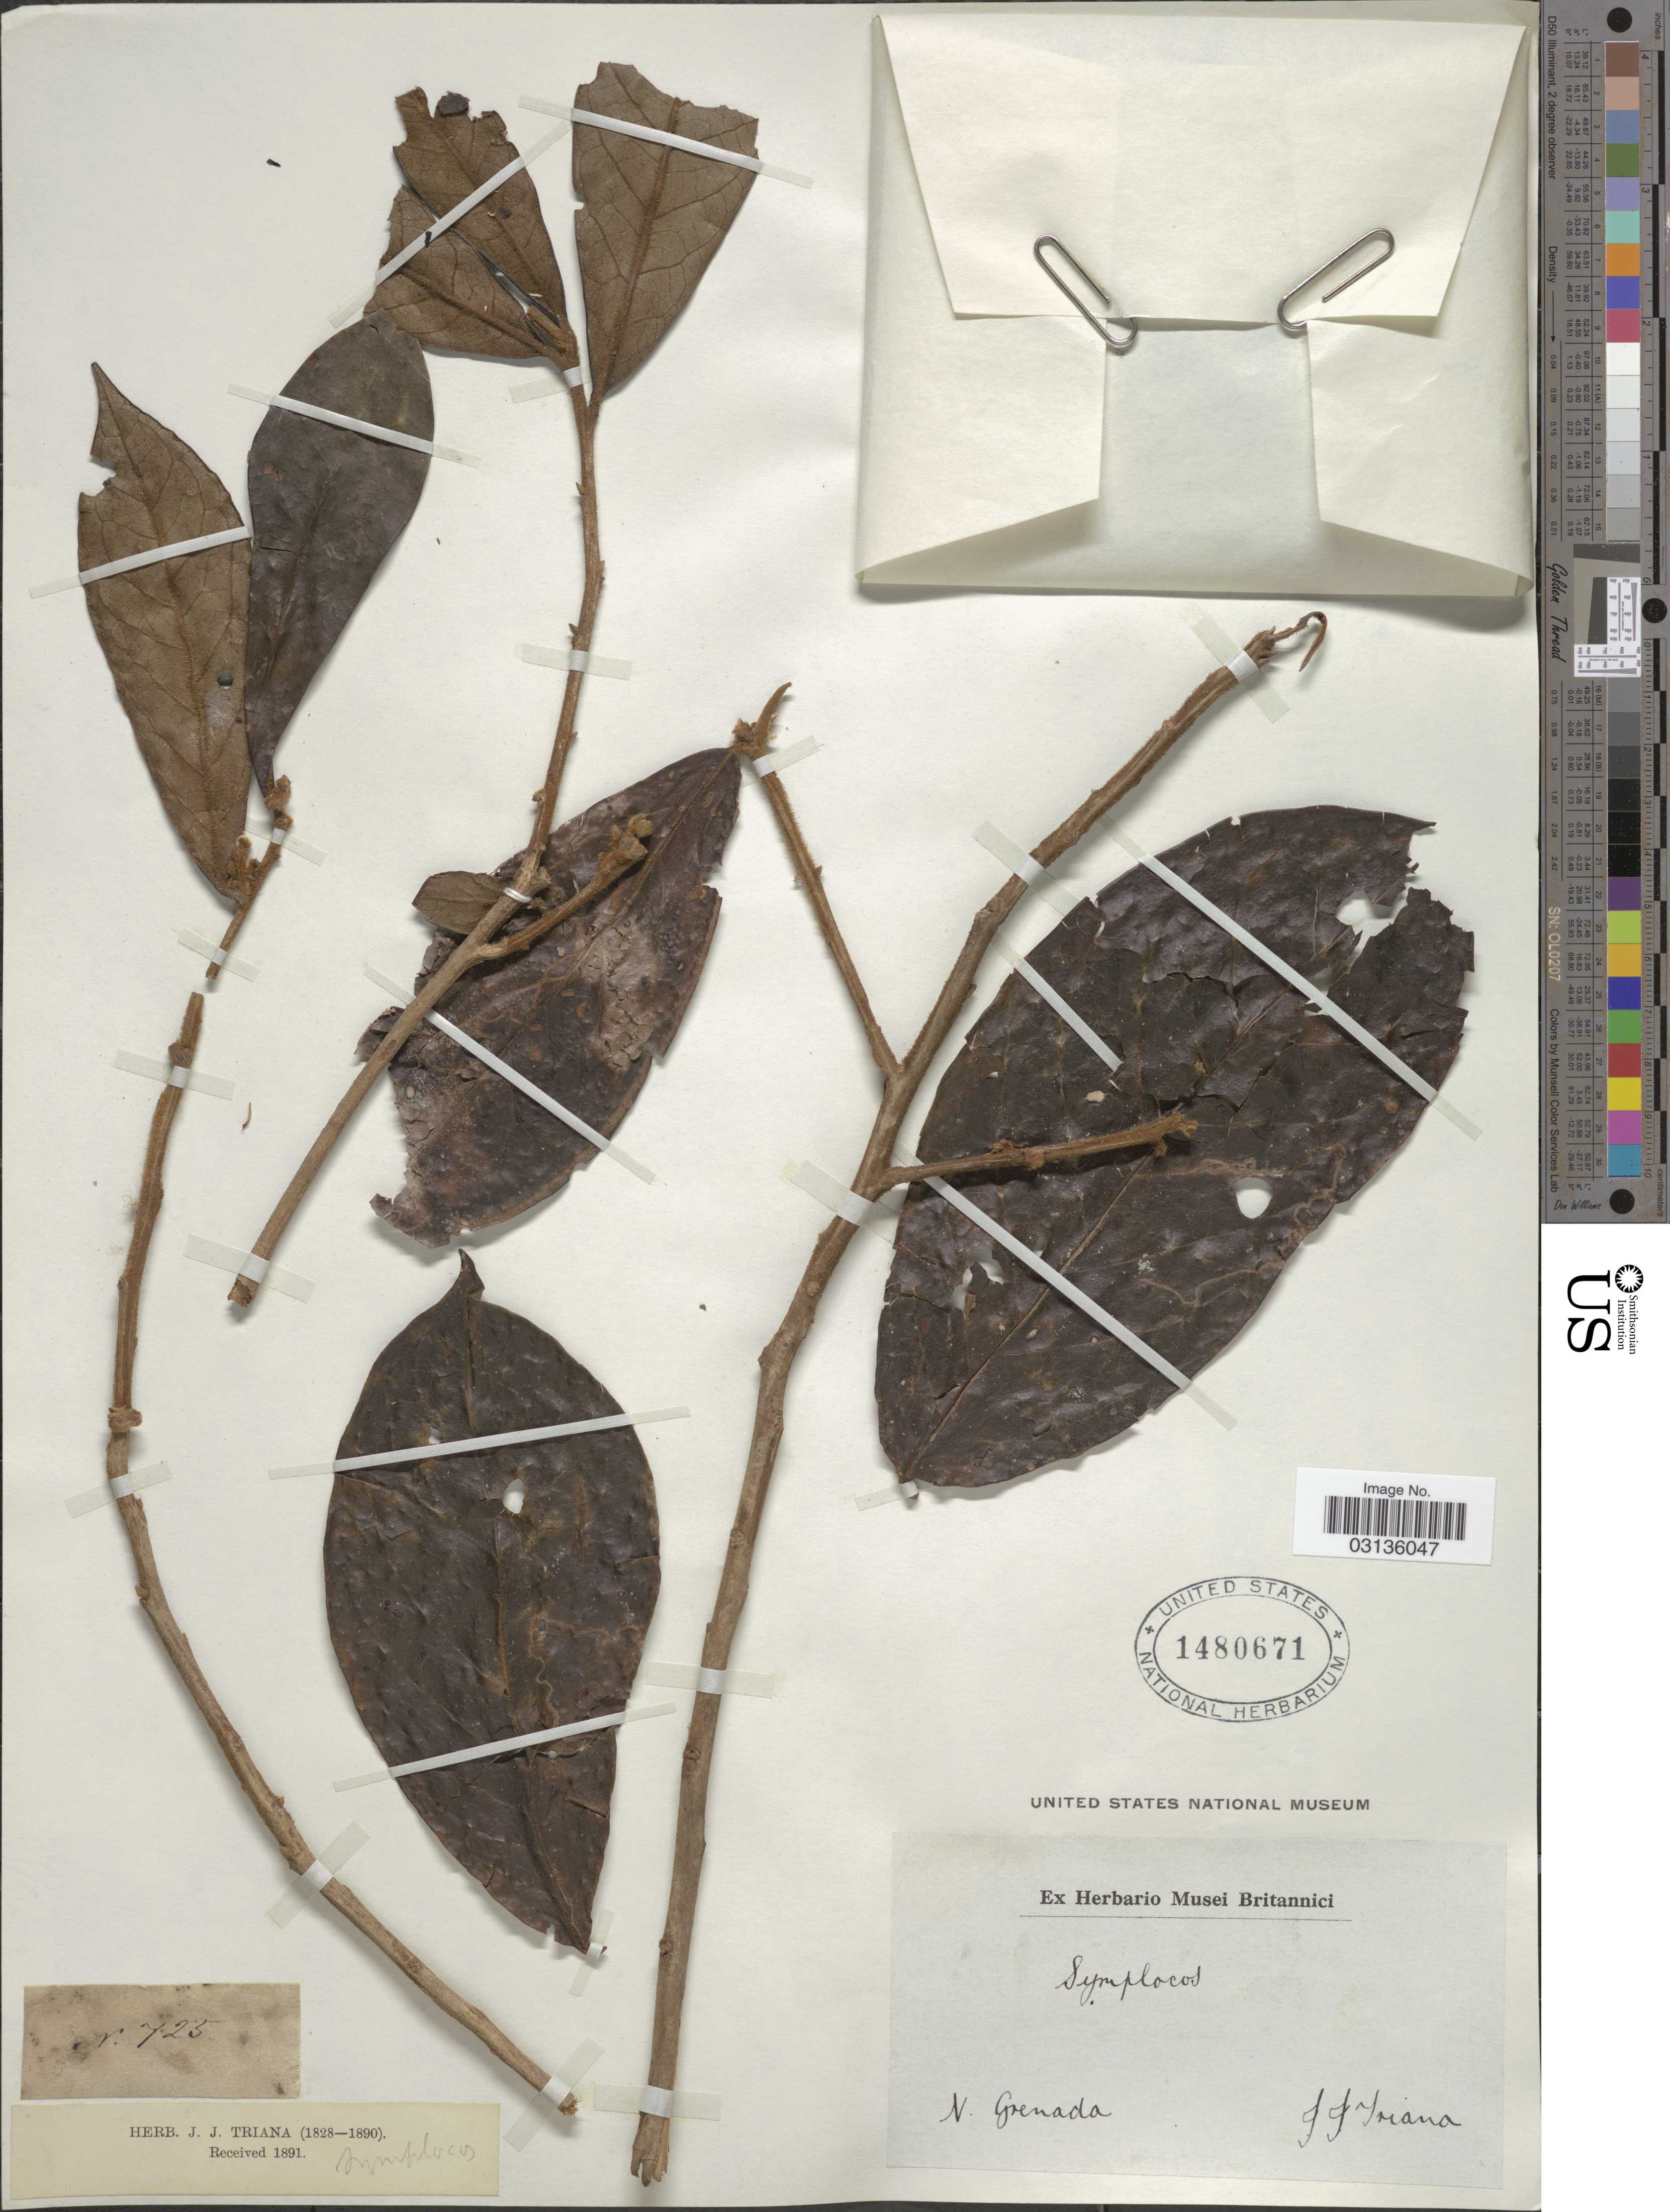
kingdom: Plantae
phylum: Tracheophyta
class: Magnoliopsida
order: Ericales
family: Symplocaceae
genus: Symplocos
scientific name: Symplocos serrulata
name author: Bonpl.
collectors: J. J. Triana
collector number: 725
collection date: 1828/1890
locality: N. Grenada.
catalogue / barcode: US 1480671